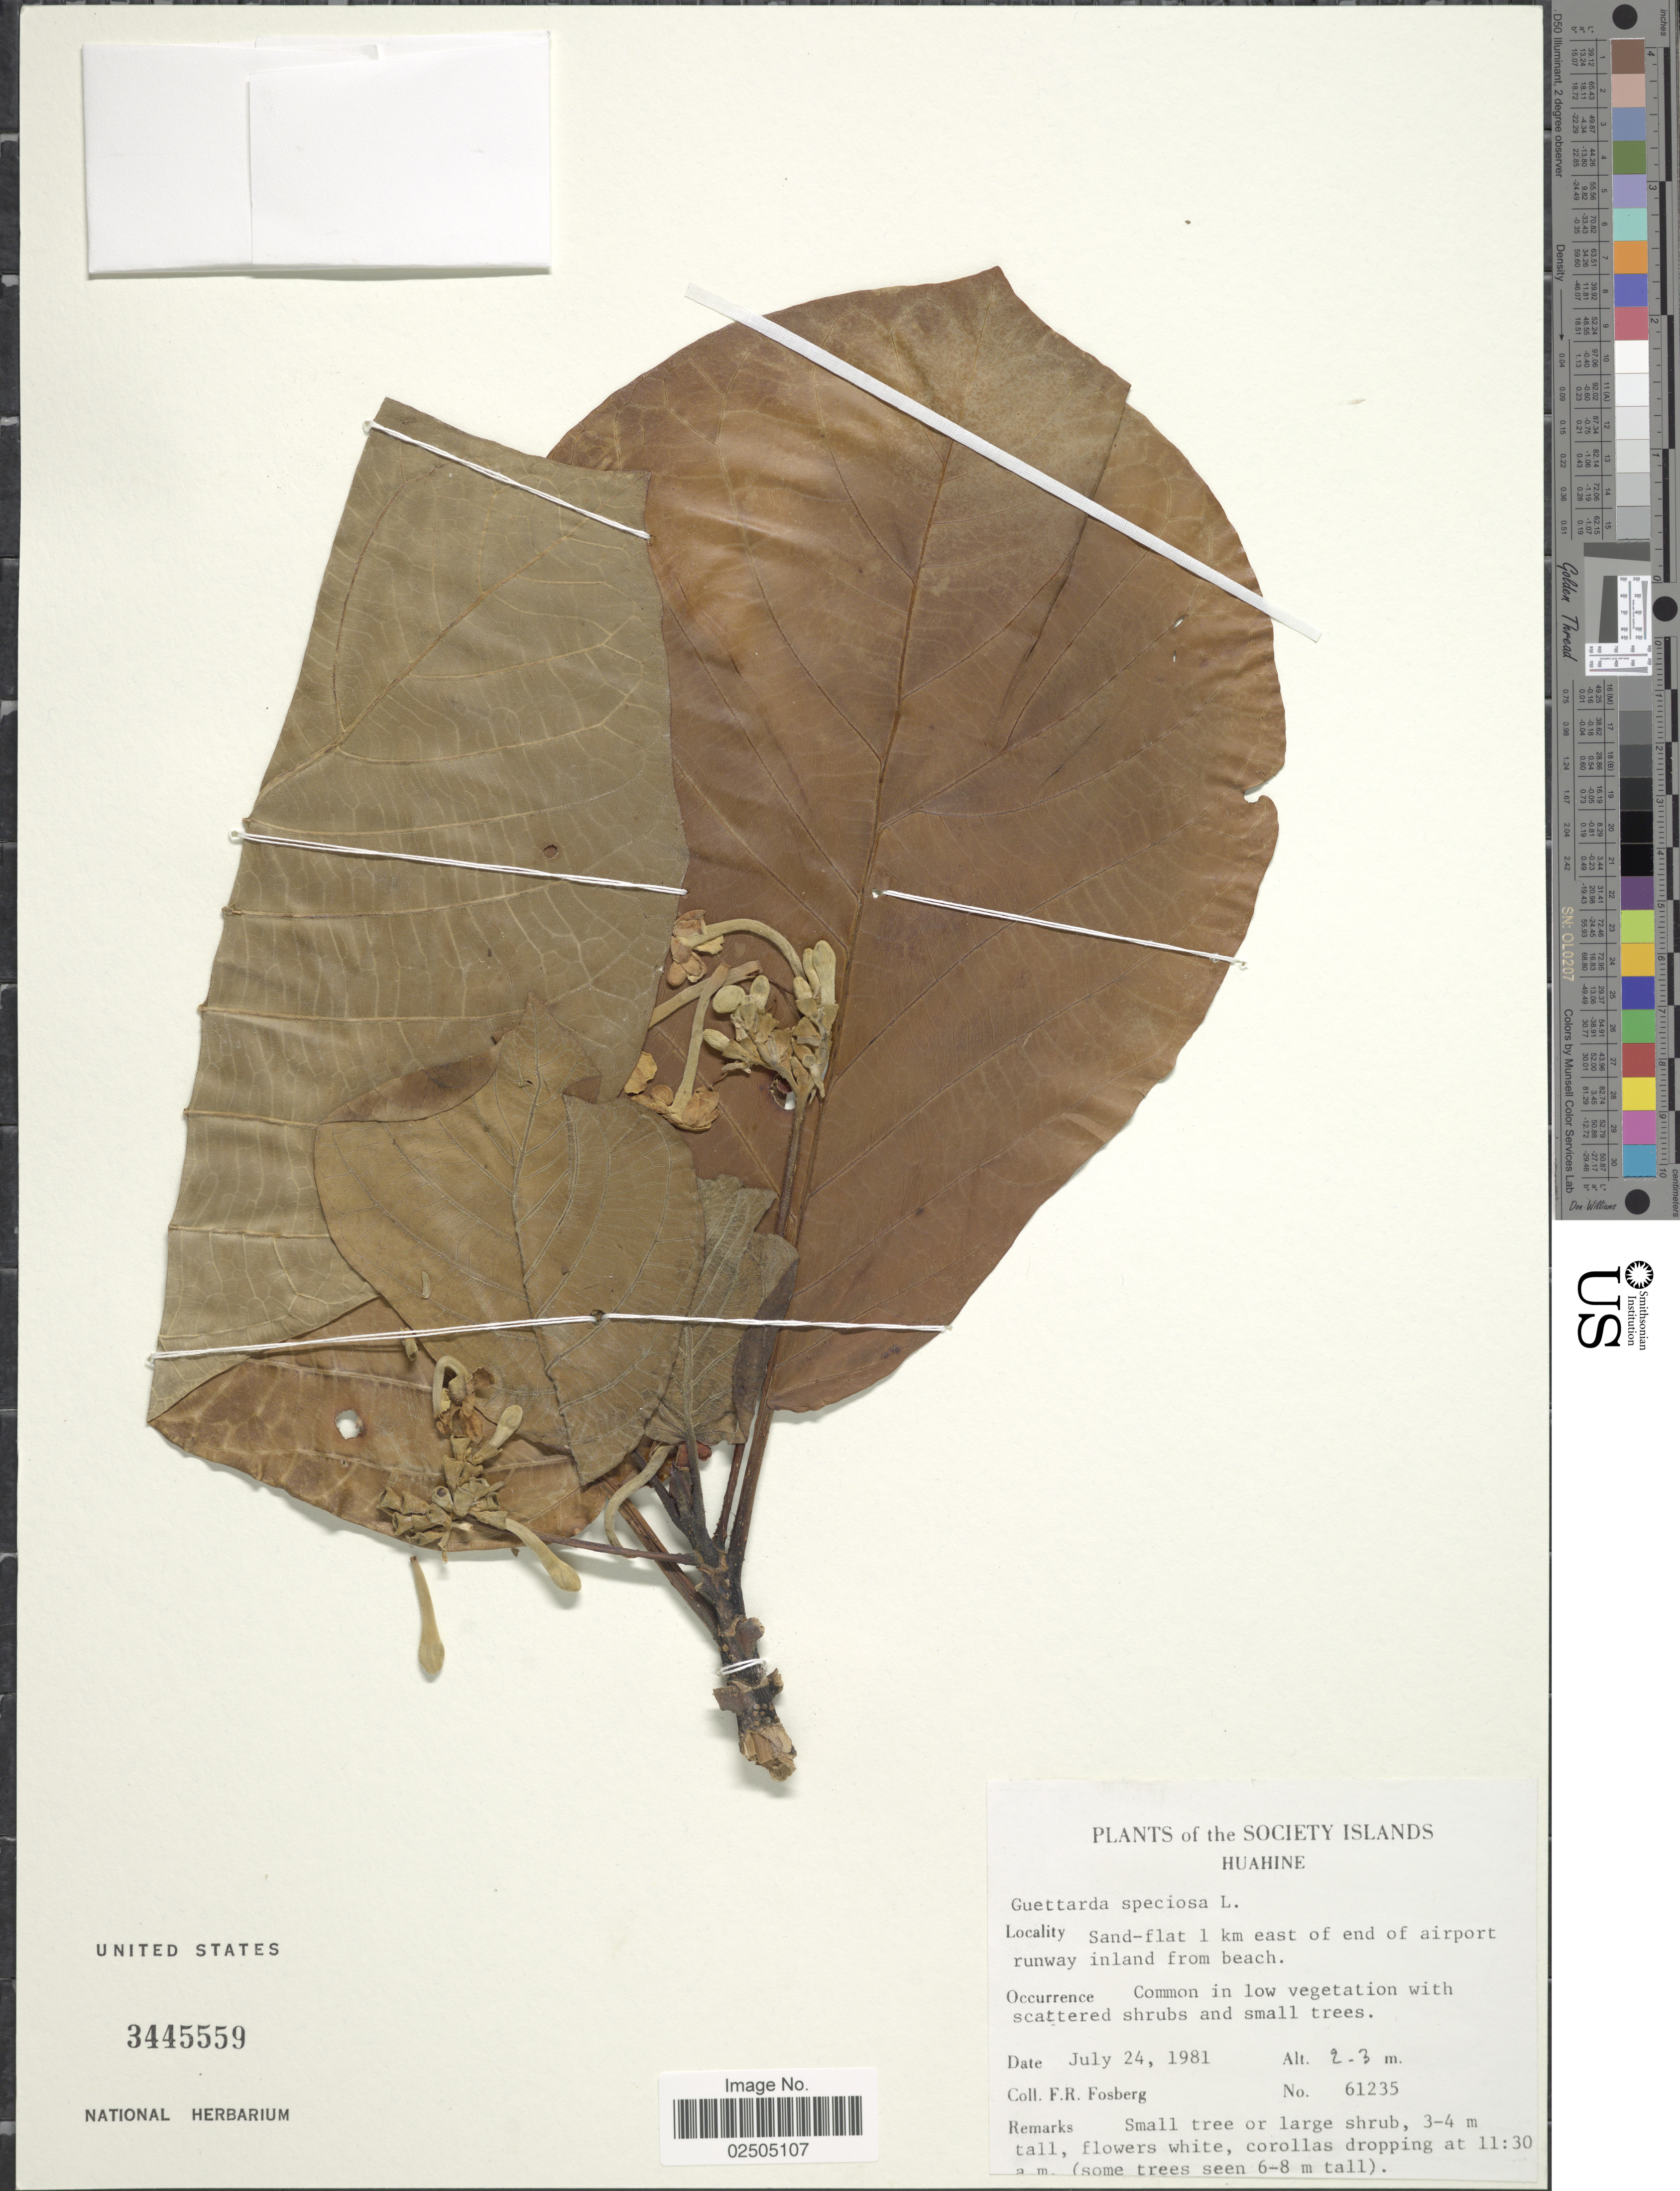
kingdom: Plantae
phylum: Tracheophyta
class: Magnoliopsida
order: Gentianales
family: Rubiaceae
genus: Guettarda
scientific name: Guettarda speciosa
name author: L.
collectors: F. R. Fosberg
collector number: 61235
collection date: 1981-07-24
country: French Polynesia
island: Huahine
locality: Society Islands, Huahine, Sand-flat 1 km east of end of airport runway inland from beach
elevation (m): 2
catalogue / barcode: US 3445559